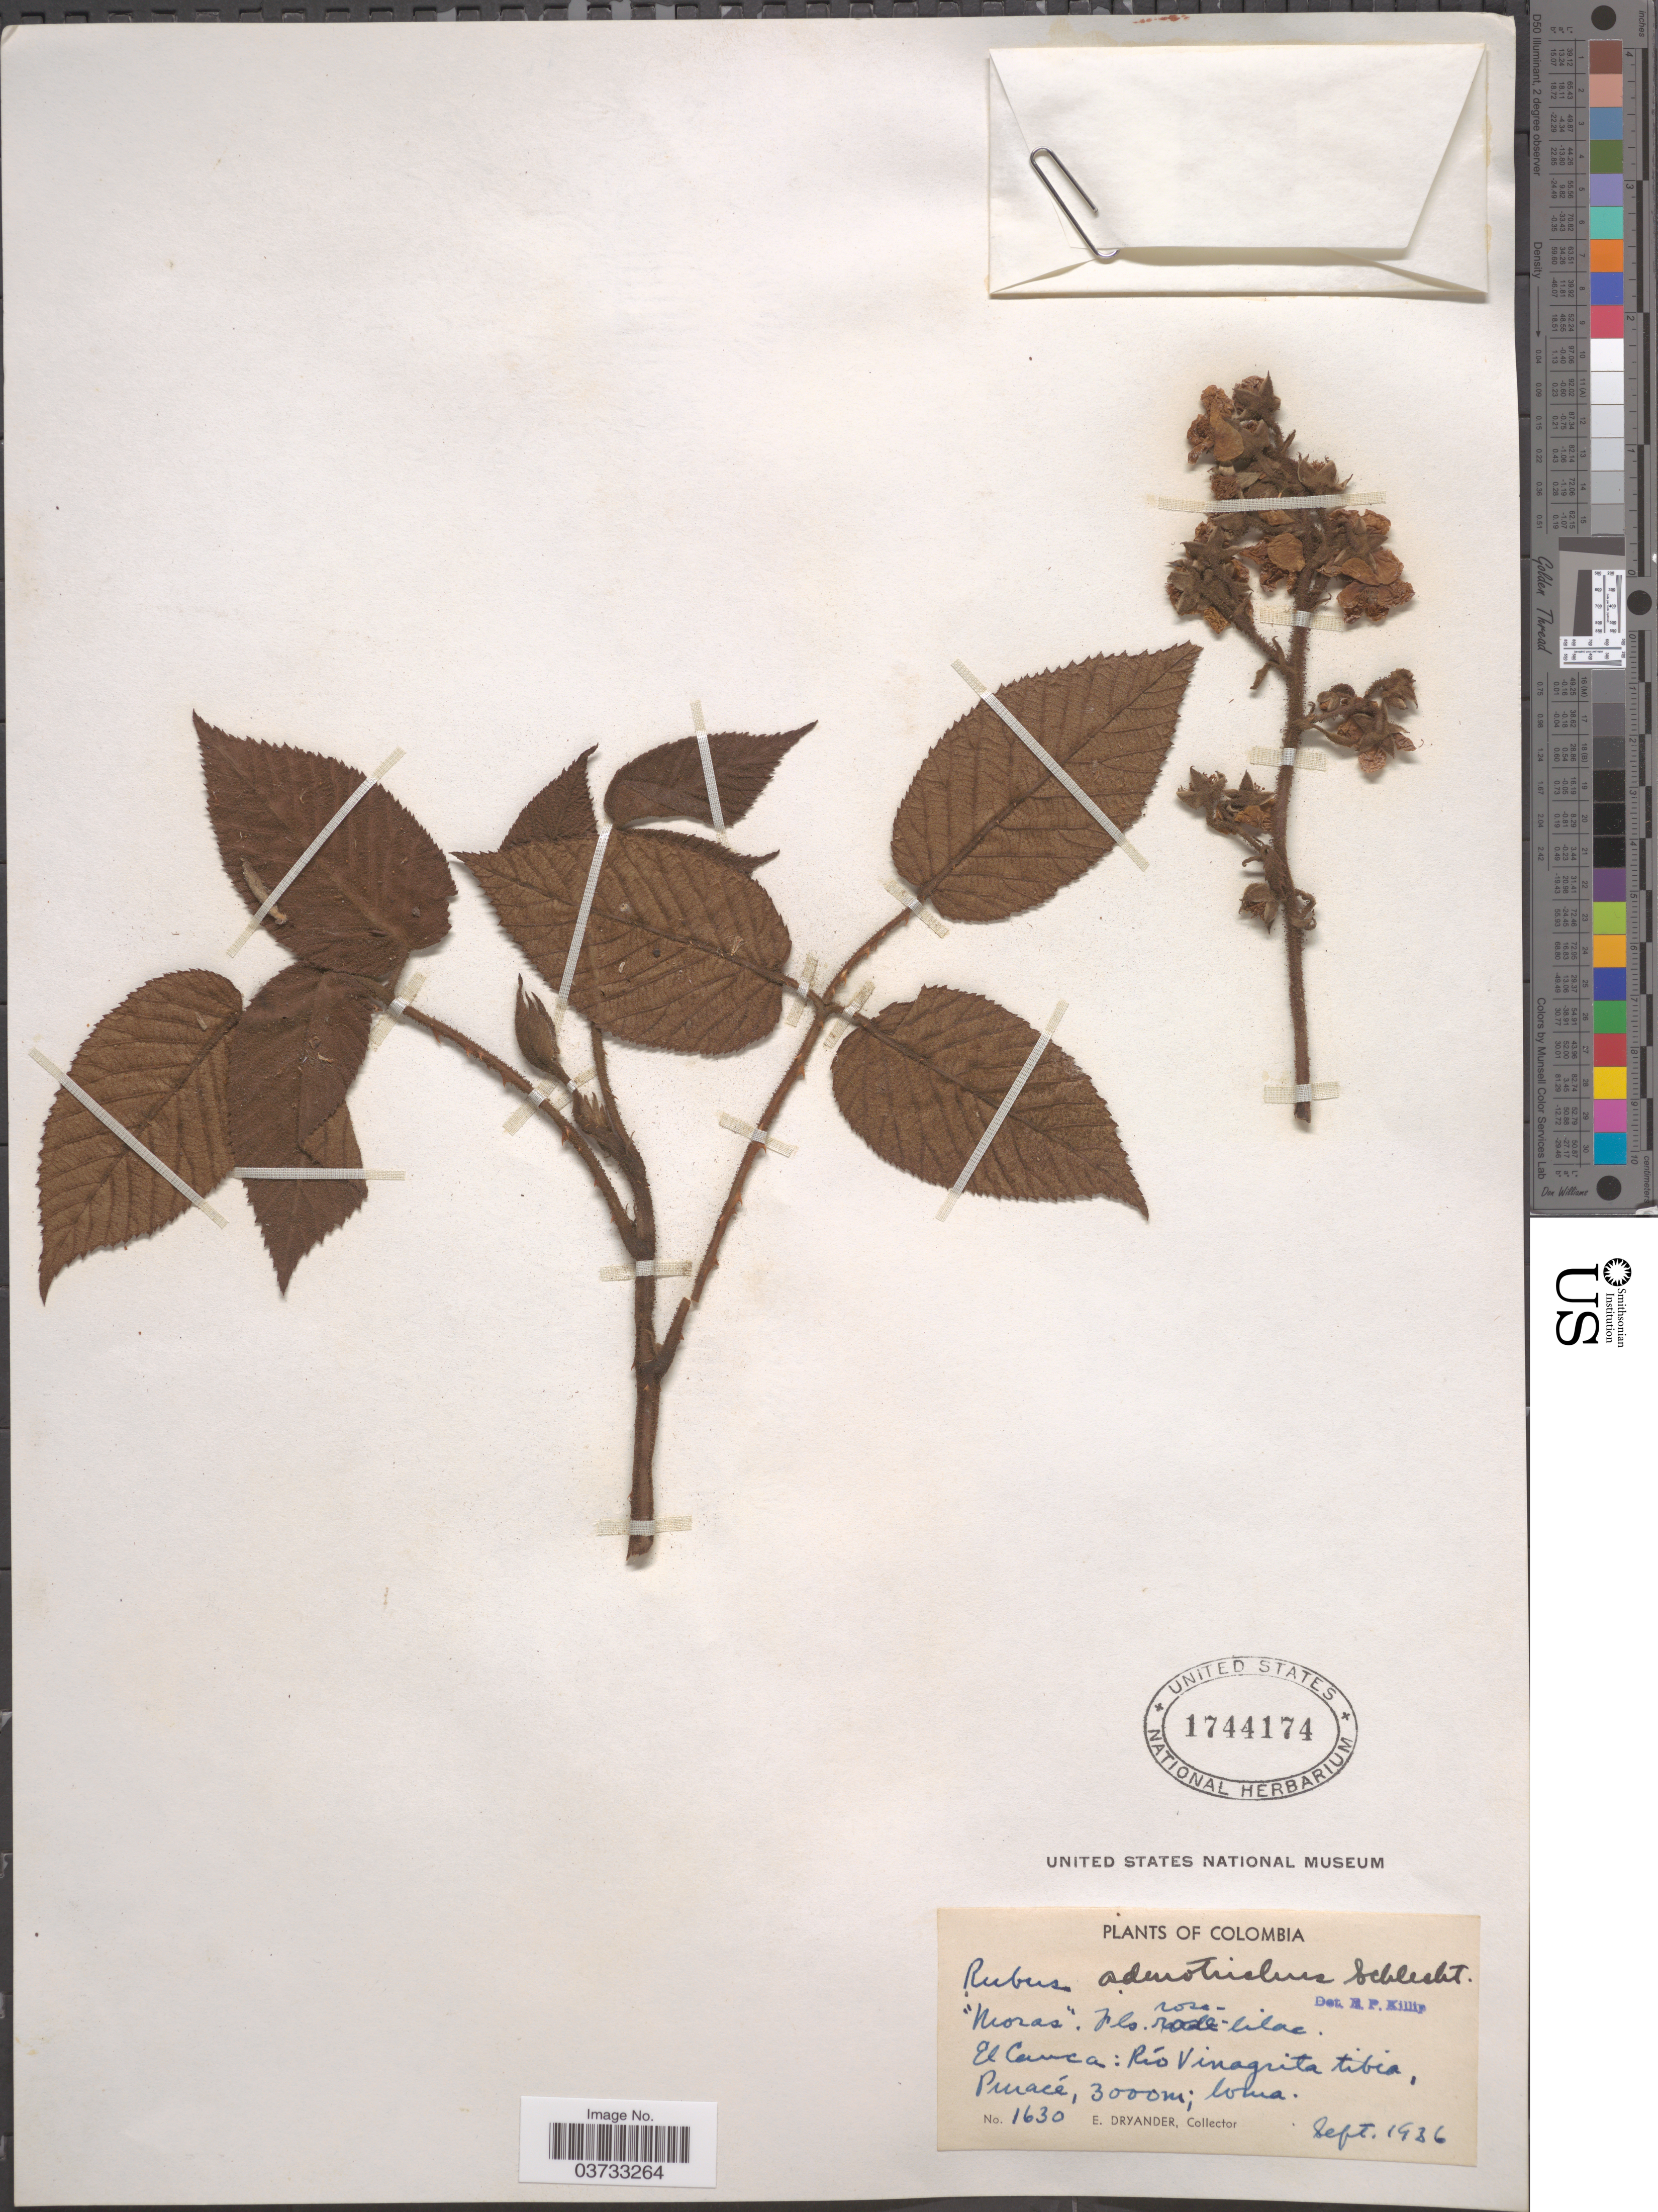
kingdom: Plantae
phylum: Tracheophyta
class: Magnoliopsida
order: Rosales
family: Rosaceae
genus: Rubus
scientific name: Rubus bogotensis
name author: Kunth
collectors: E. Dryander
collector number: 1630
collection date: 1936-09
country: Colombia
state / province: Cauca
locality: El Cauca: Río Vinagrita tibia, Puracé.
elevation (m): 3000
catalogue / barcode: US 1744174